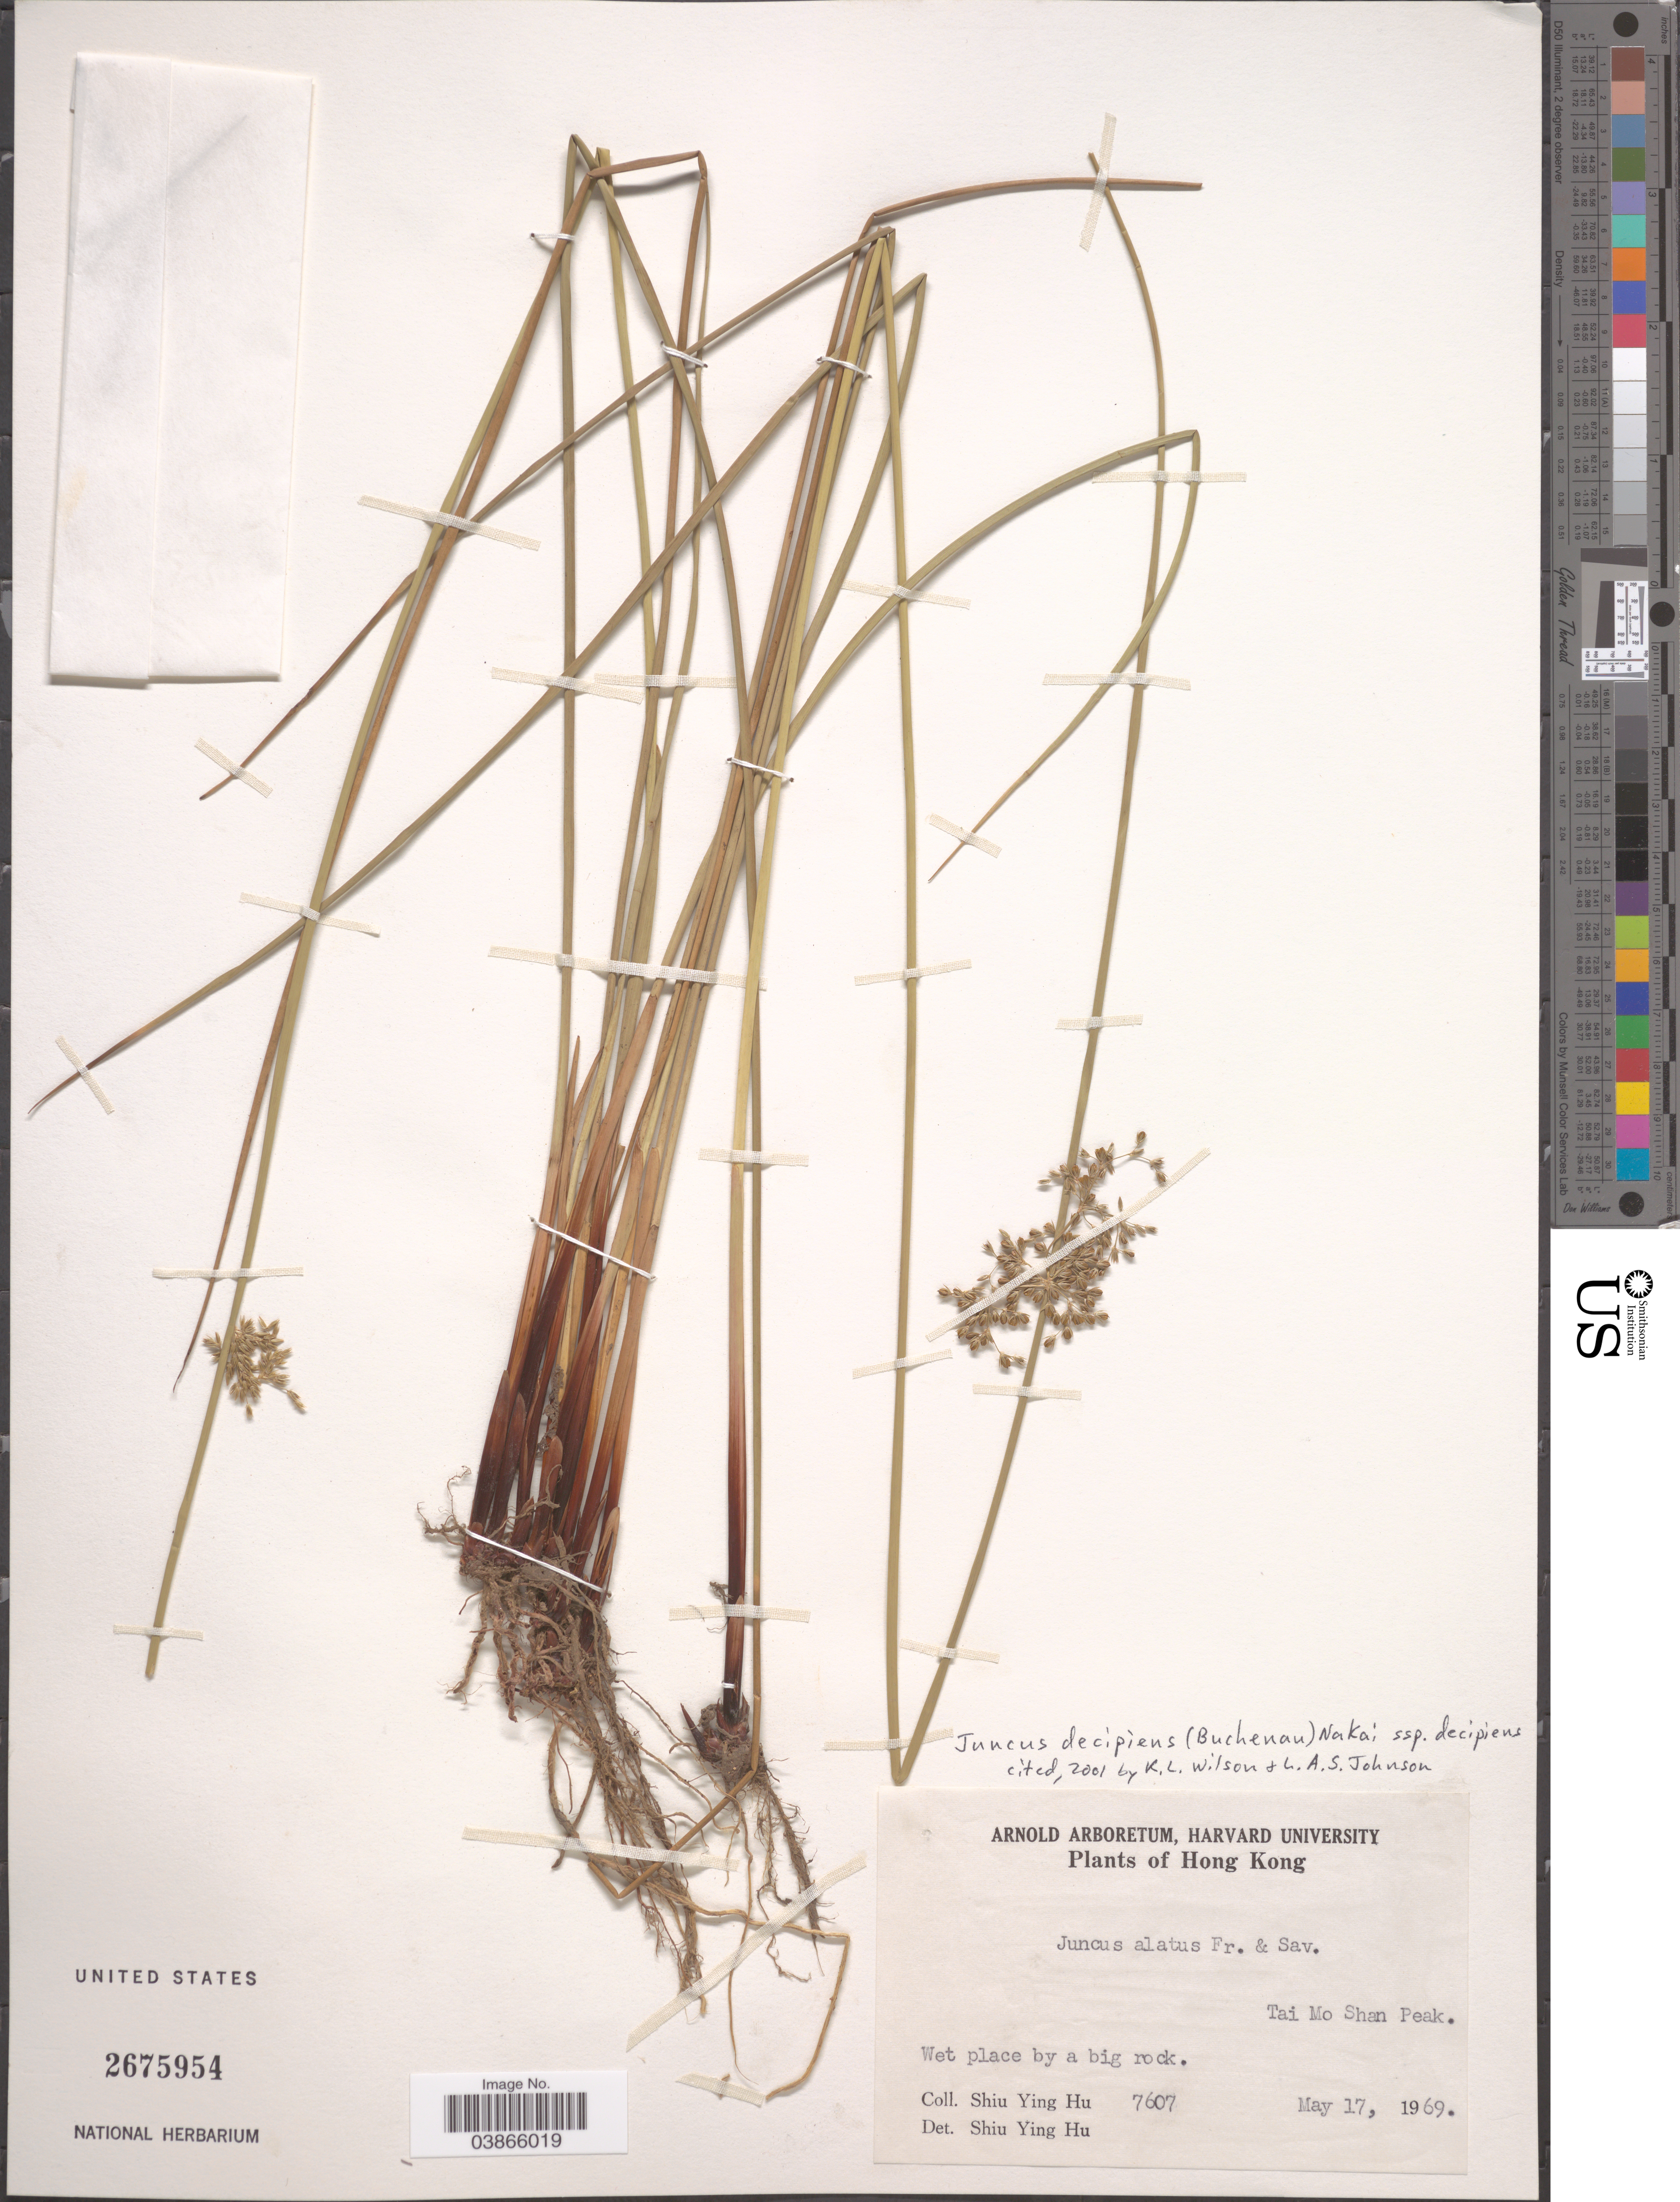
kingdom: Plantae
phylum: Tracheophyta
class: Liliopsida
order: Poales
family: Juncaceae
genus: Juncus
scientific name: Juncus decipiens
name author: (Buchenau) Nakai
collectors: S. Y. Hu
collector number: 7607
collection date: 1969-05-17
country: China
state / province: Hong Kong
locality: Tai Mo Shan Peak. Wet places by a big rock.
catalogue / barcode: US 2675954